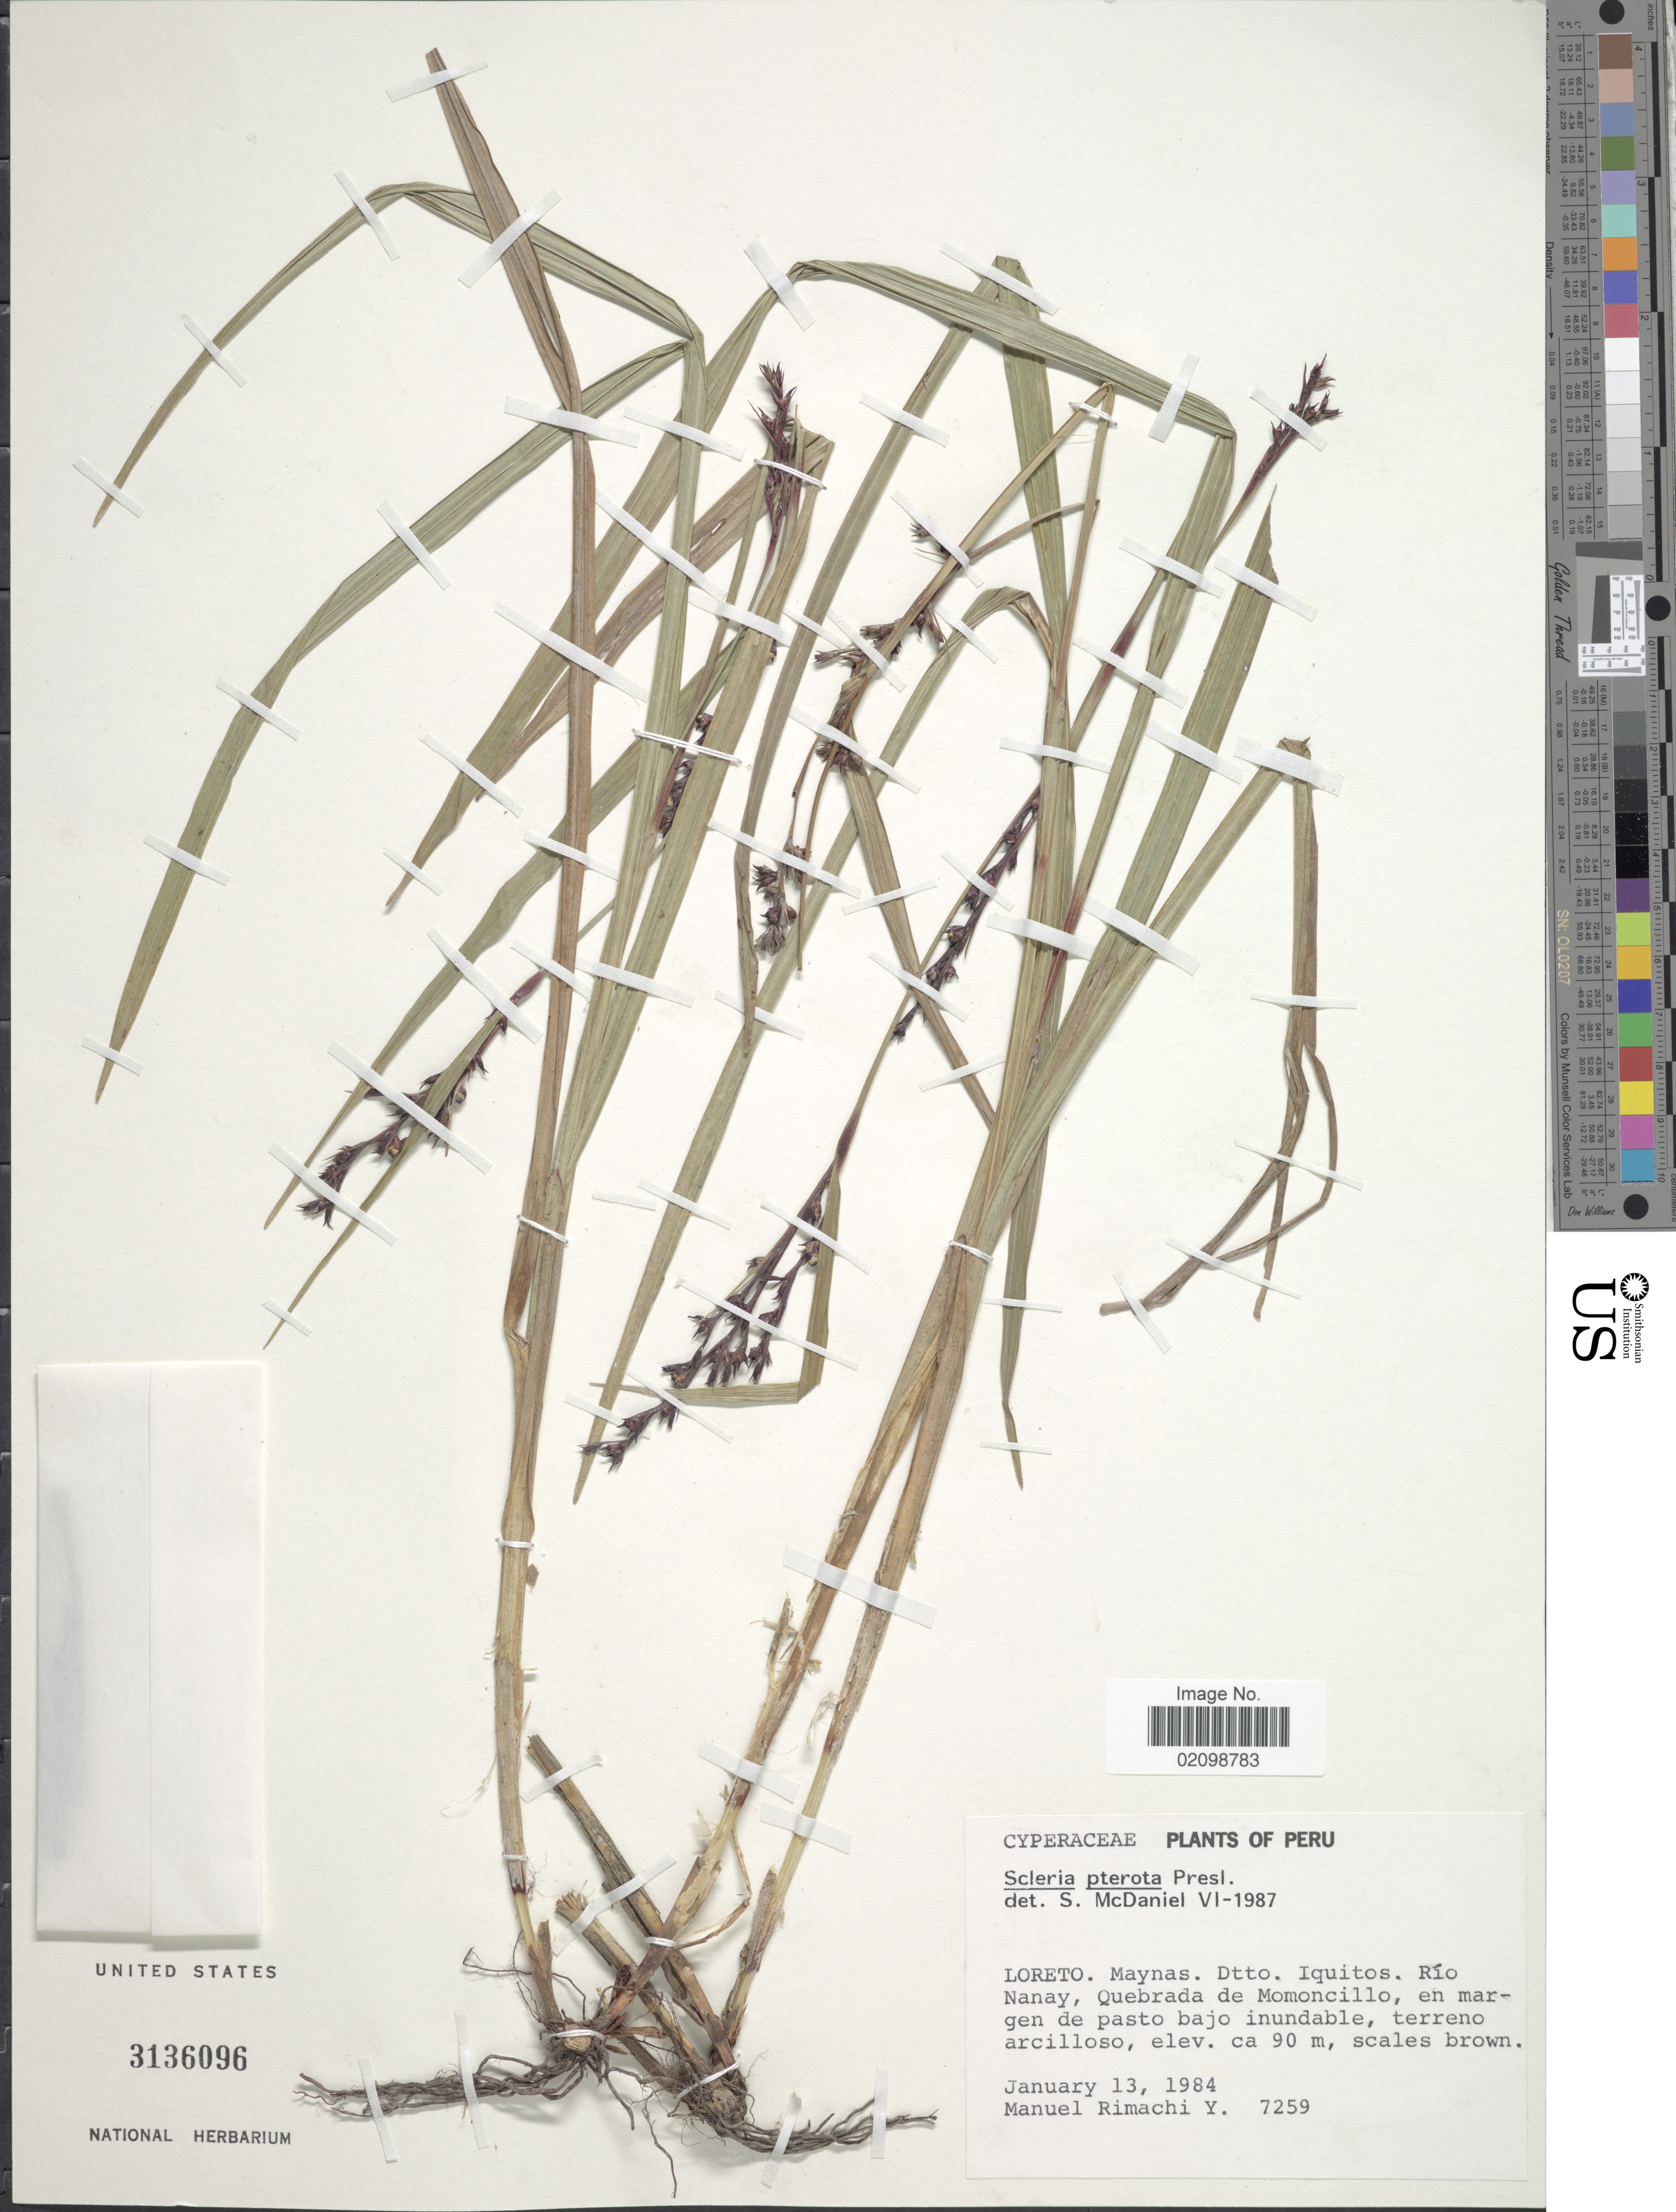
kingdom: Plantae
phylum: Tracheophyta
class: Liliopsida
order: Poales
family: Cyperaceae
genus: Scleria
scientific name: Scleria gaertneri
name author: Raddi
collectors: M. Rimachi Y.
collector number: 7259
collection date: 1984-01-13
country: Peru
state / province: Loreto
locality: Maynas. Dtto. Iquitos. Rio Nanay, Quebrada de Momoncillo, en margen de pasto bajo inundable, terrerno arcilloso.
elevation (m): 90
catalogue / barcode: US 3136096